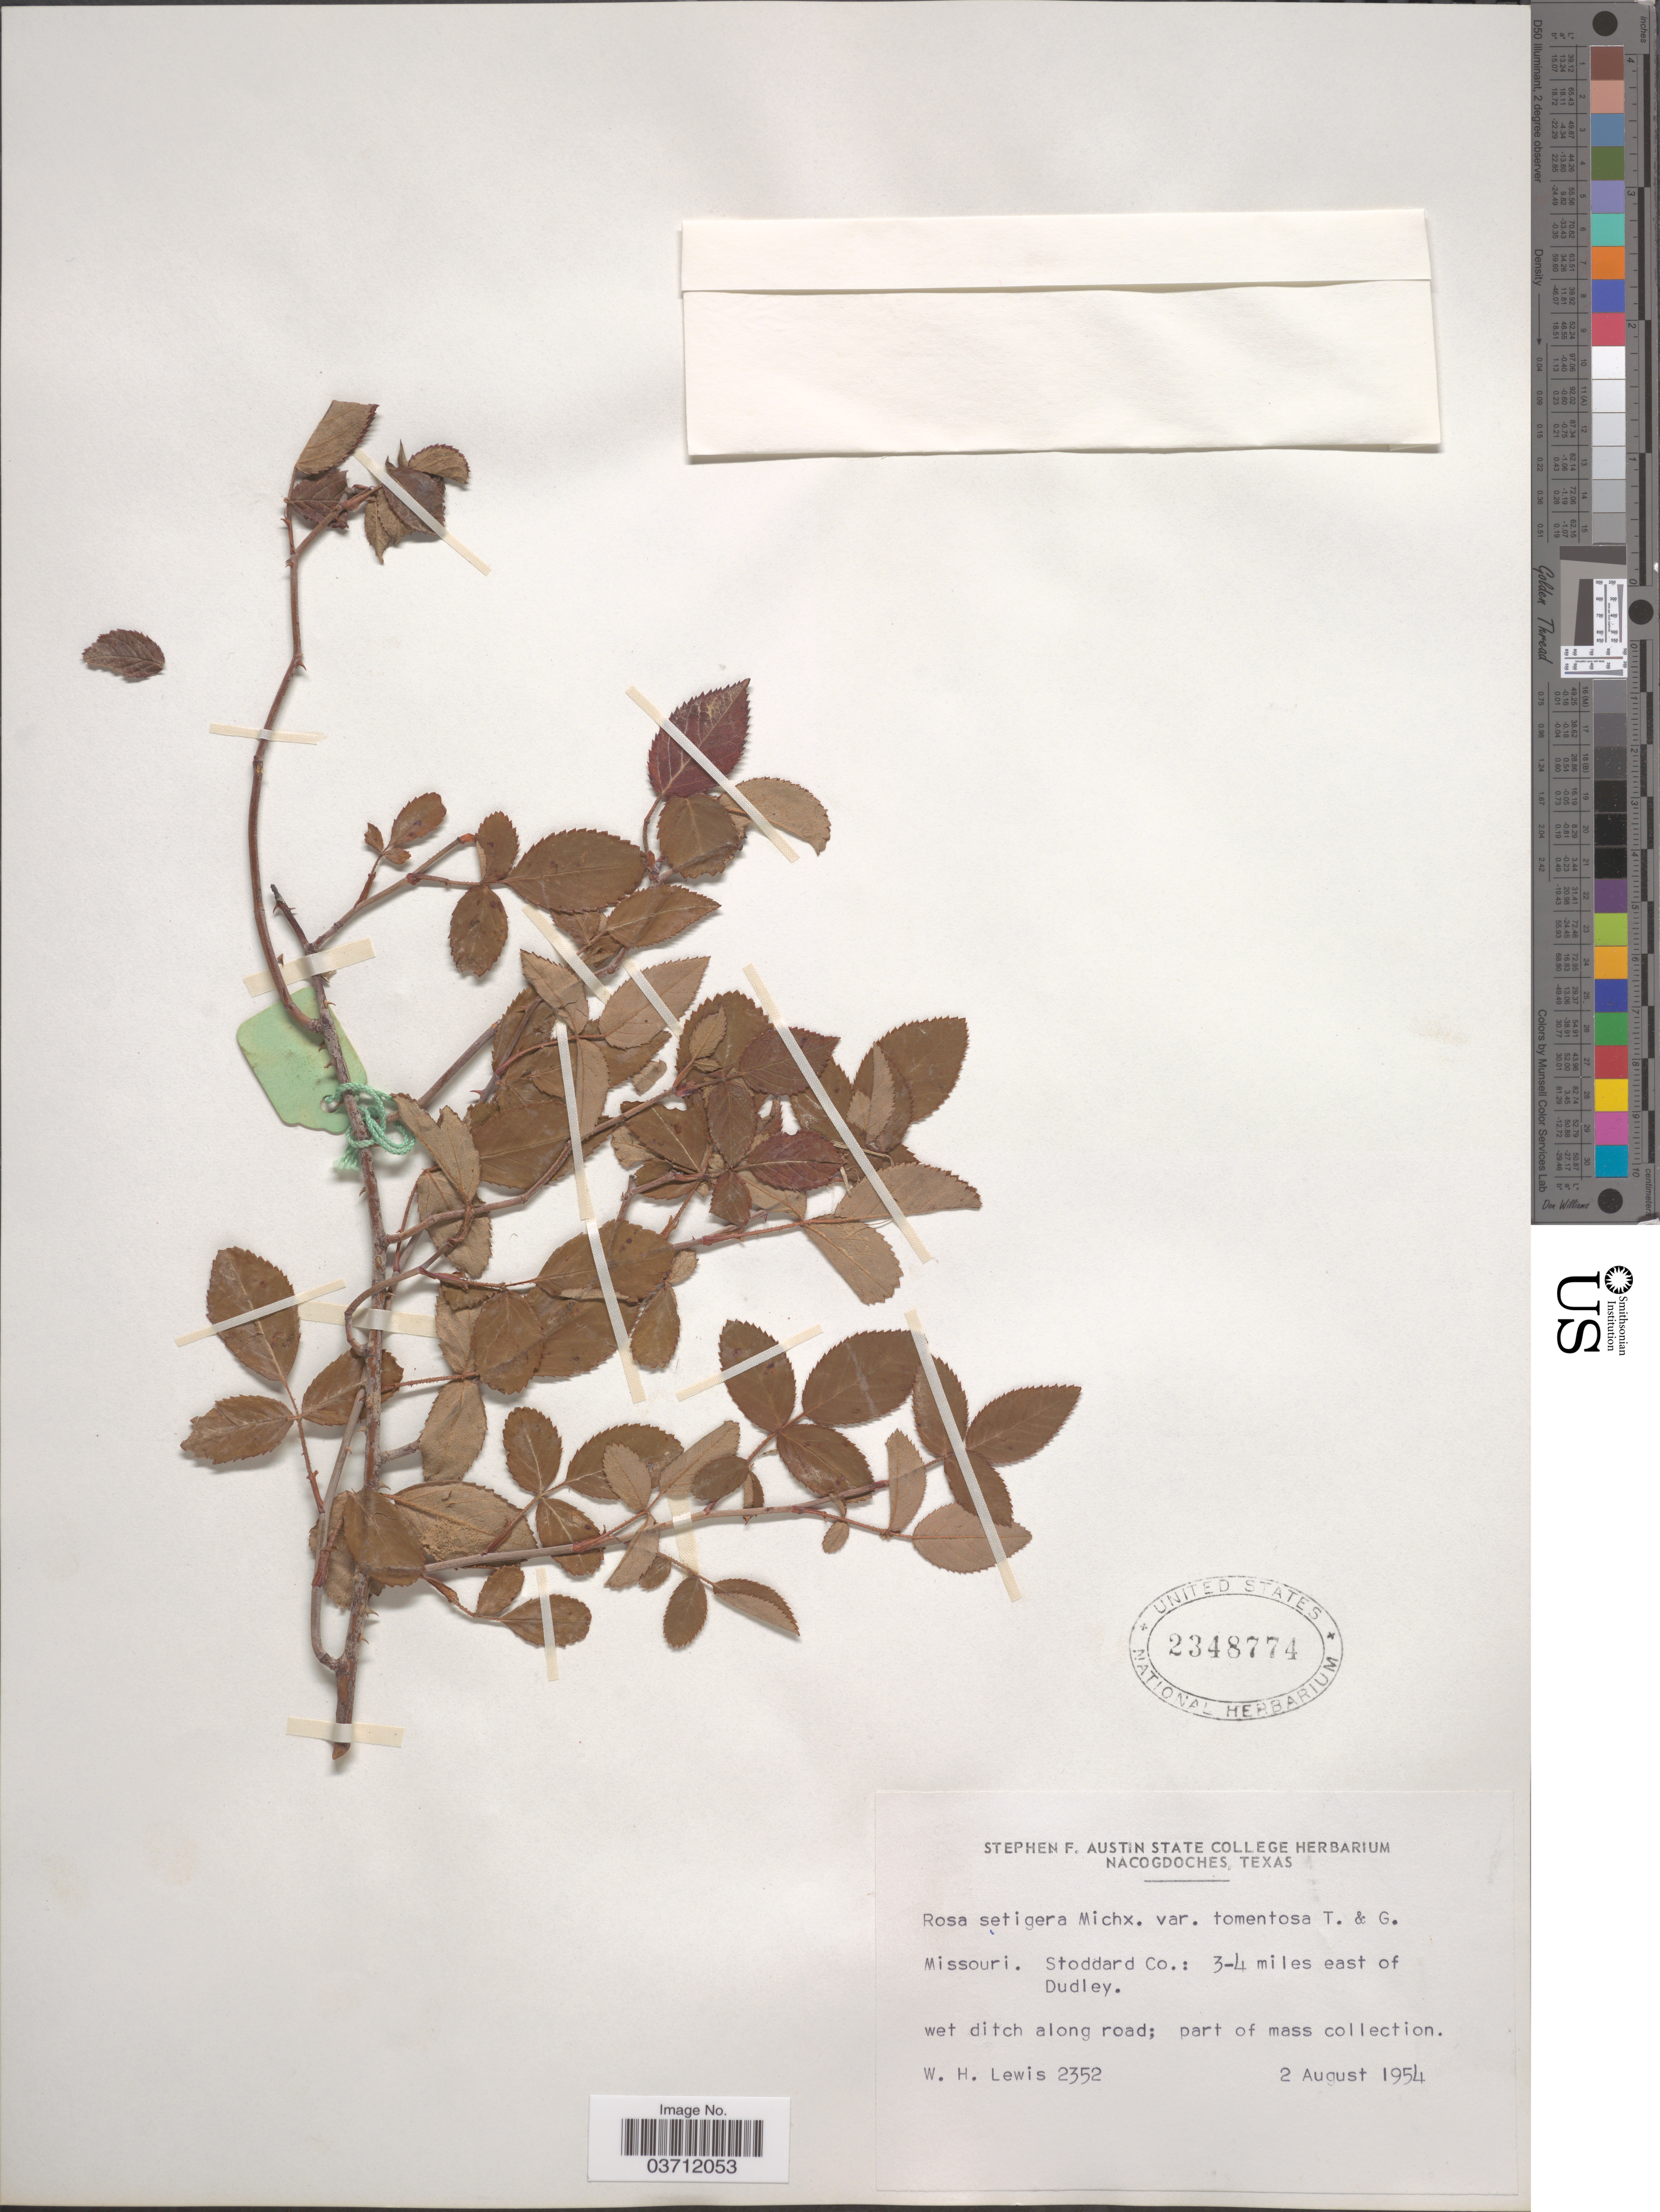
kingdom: Plantae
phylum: Tracheophyta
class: Magnoliopsida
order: Rosales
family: Rosaceae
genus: Rosa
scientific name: Rosa setigera var. tomentosa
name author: Torr. & A. Gray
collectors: W. H. Lewis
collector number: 2352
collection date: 1954-08-02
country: United States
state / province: Missouri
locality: Stoddard Co.: 3-4 miles east of Dudley.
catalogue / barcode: US 2348774